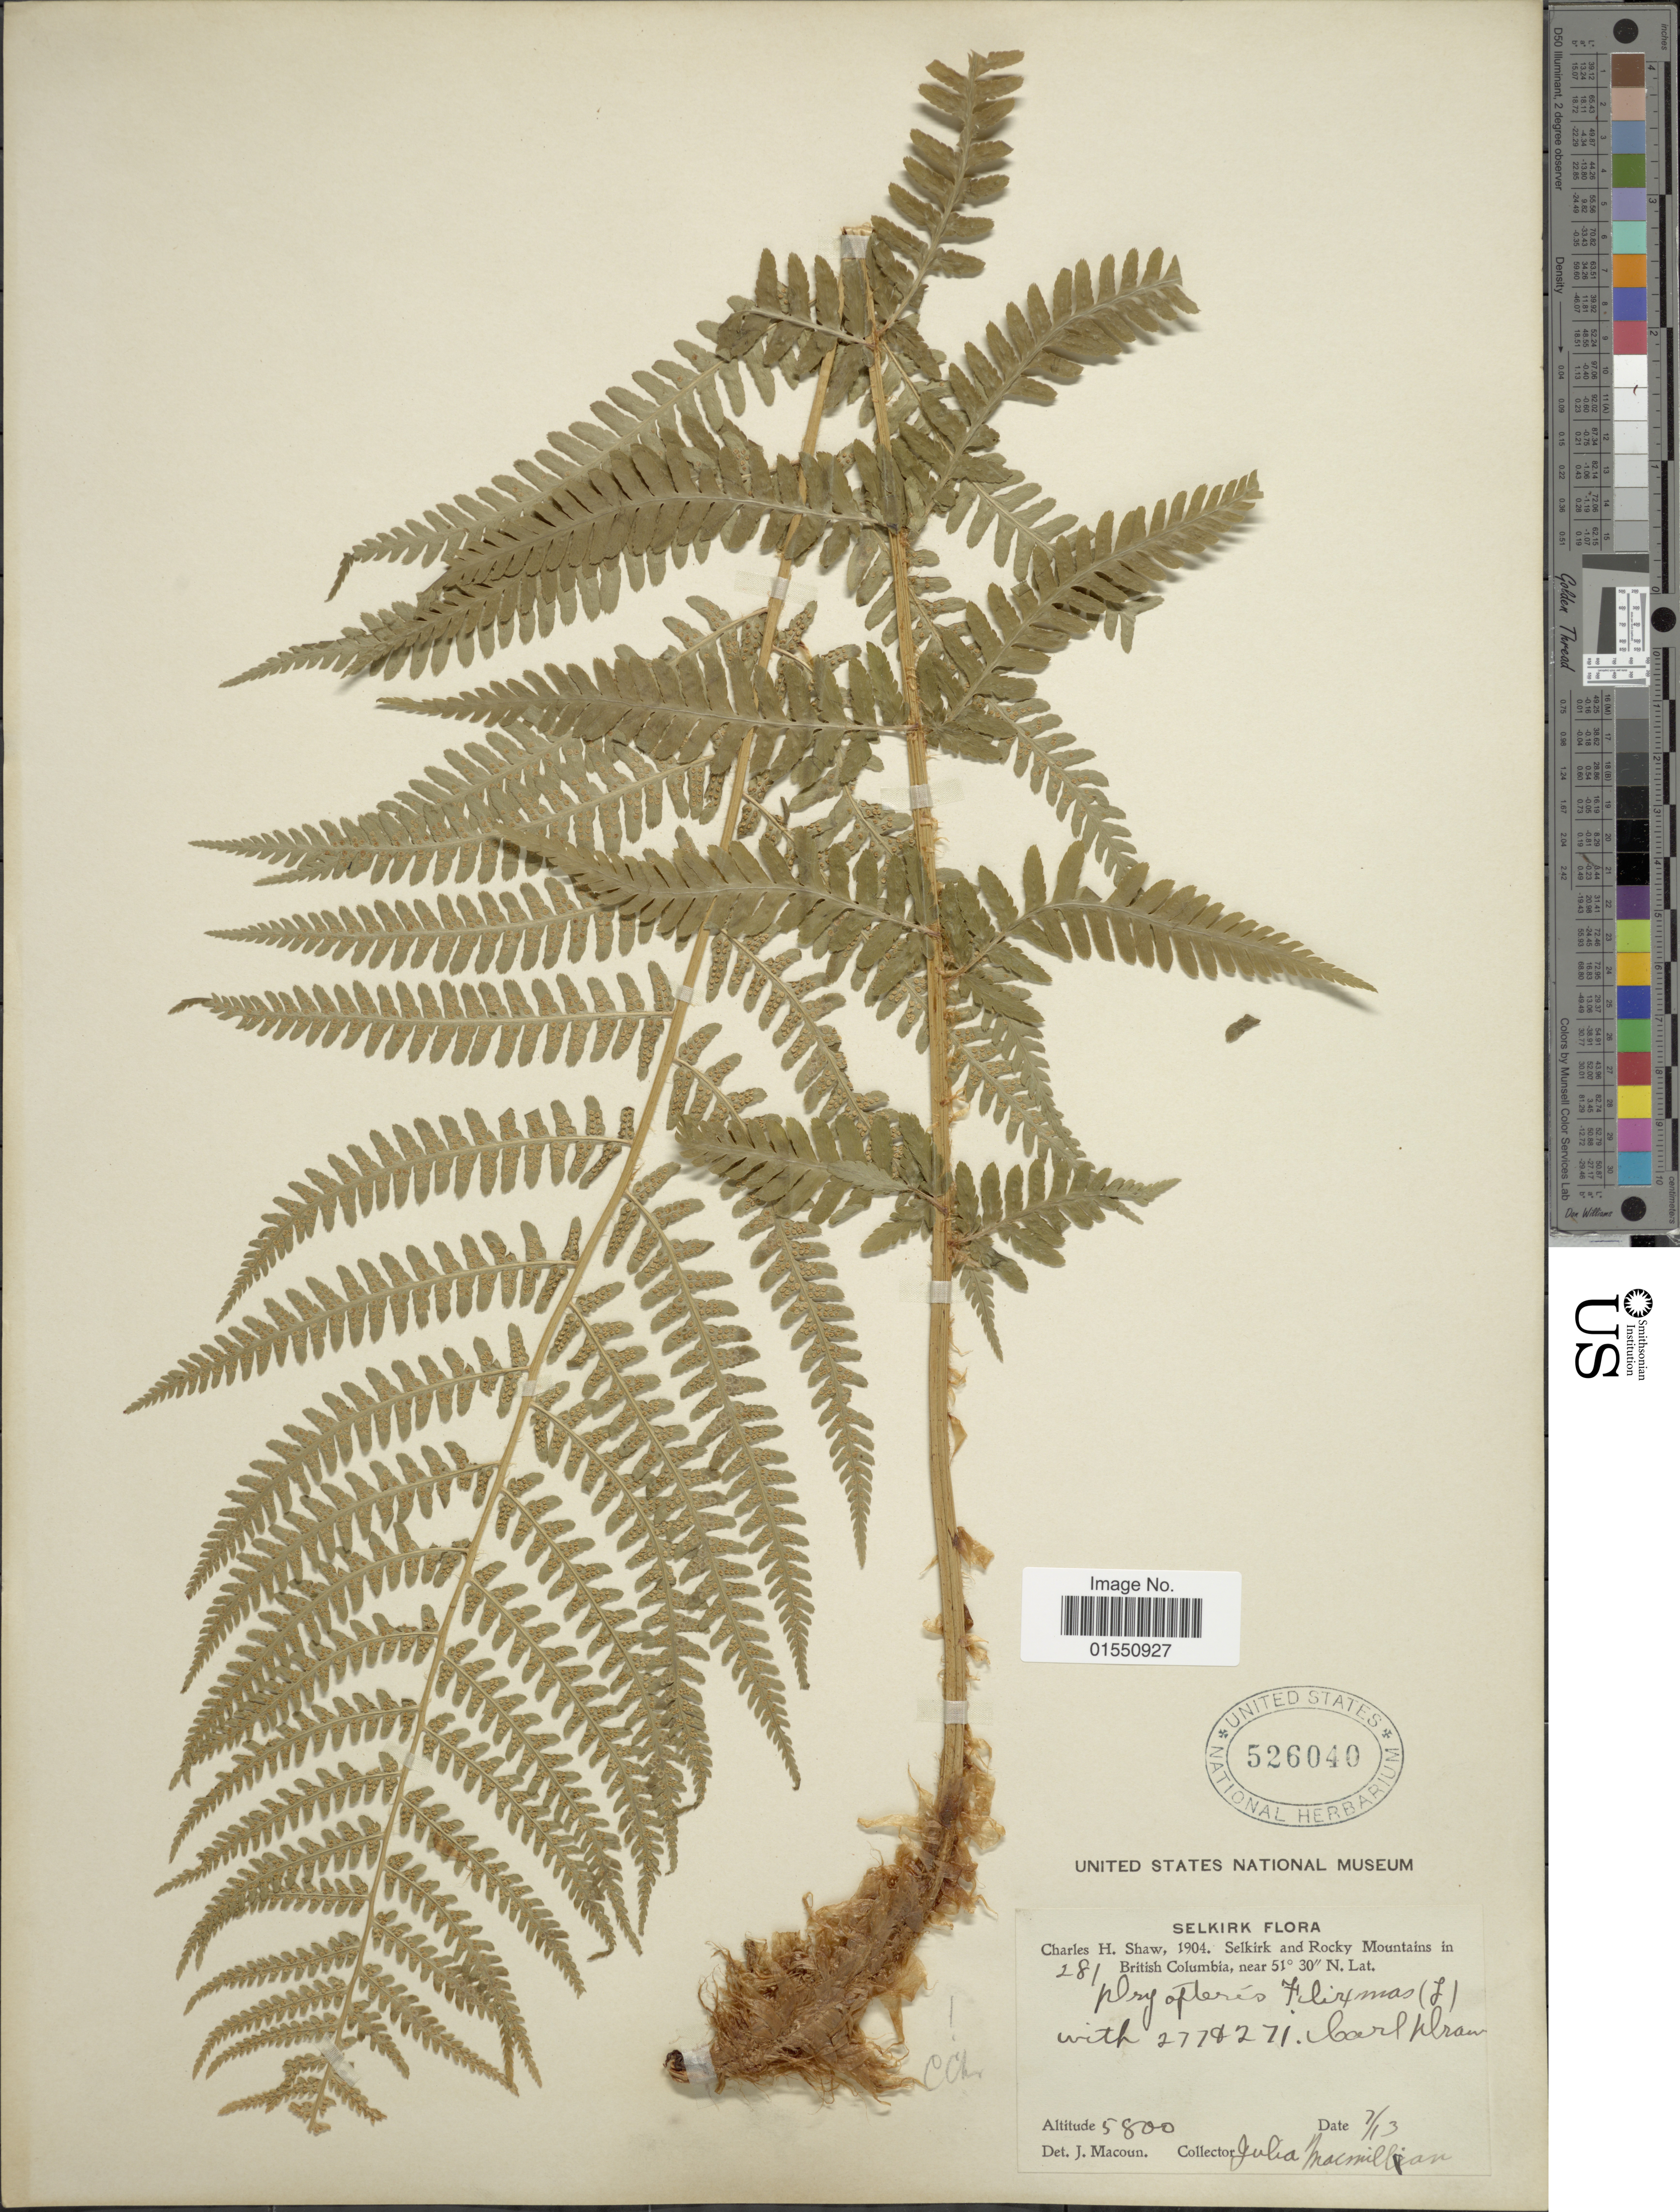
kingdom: Plantae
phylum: Tracheophyta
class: Polypodiopsida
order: Polypodiales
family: Dryopteridaceae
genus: Dryopteris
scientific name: Dryopteris filix-mas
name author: (L.) Schott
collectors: J. MacMillon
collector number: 281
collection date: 1904-07-13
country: Canada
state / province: British Columbia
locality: Selkirk and Rocky Mountains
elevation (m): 1768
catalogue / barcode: US 526040